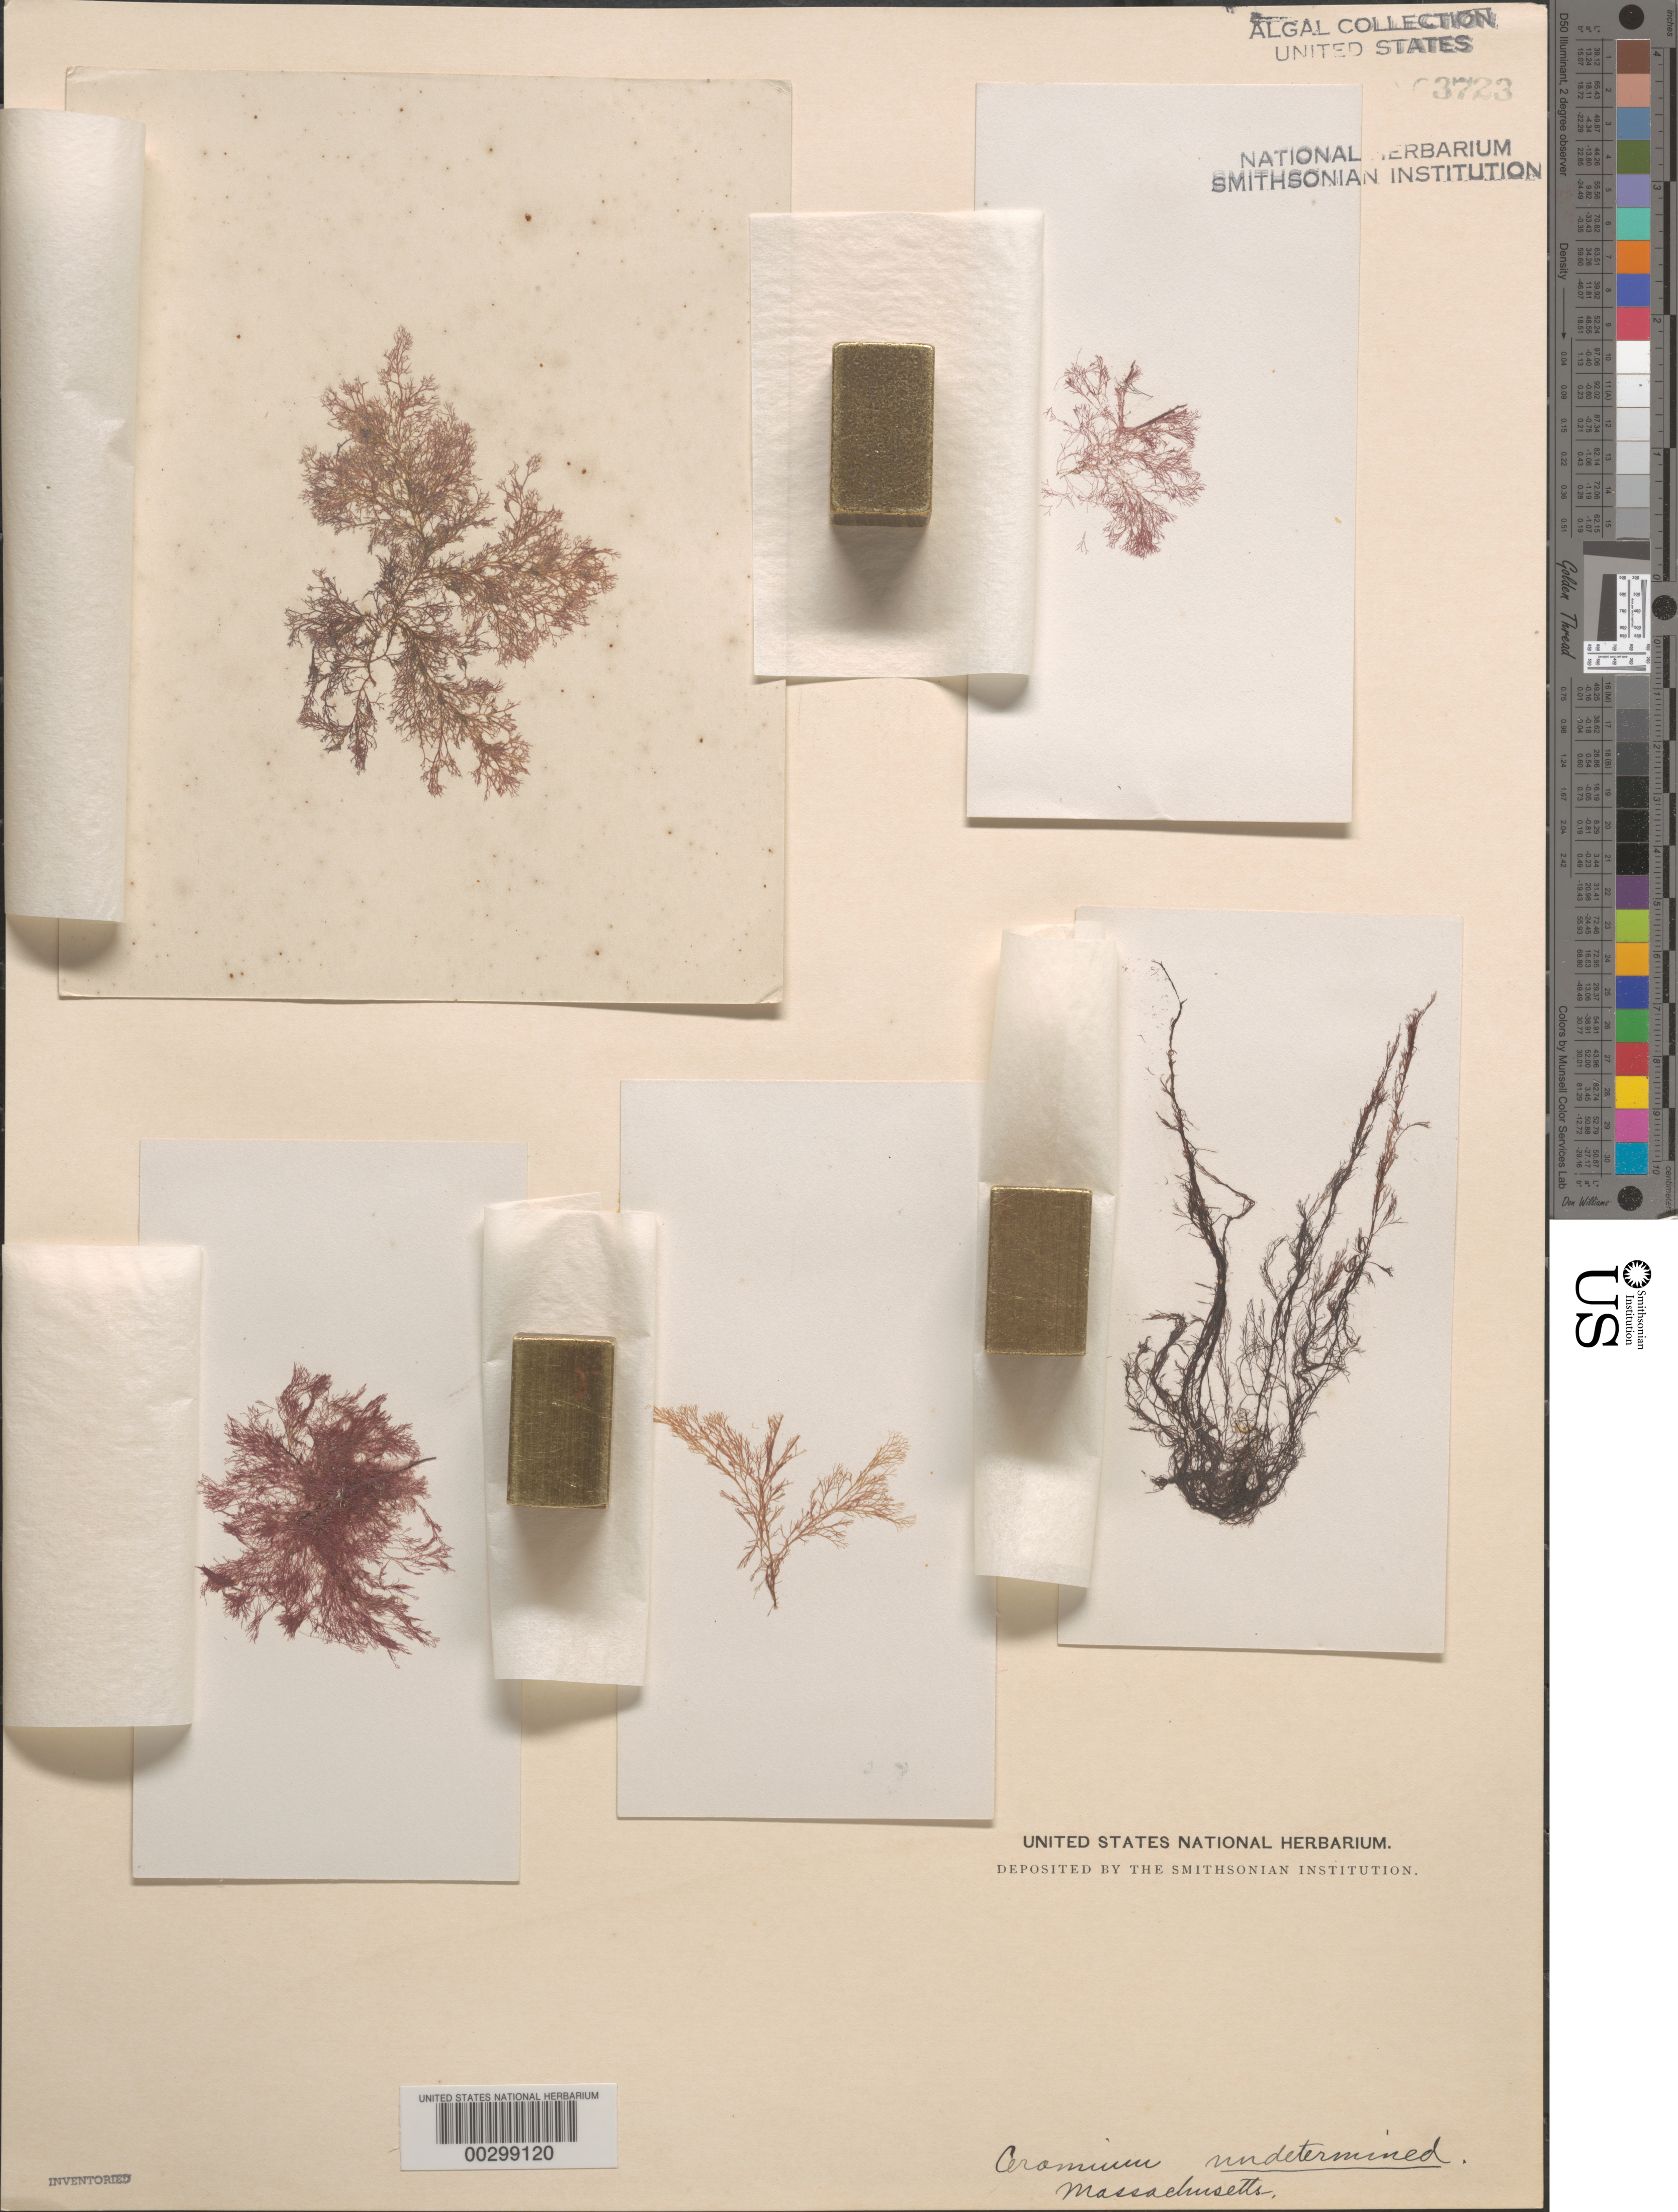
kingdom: Plantae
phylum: Rhodophyta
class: Florideophyceae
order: Ceramiales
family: Ceramiaceae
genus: Ceramium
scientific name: Ceramium sp.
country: United States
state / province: Massachusetts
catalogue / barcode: US 3723